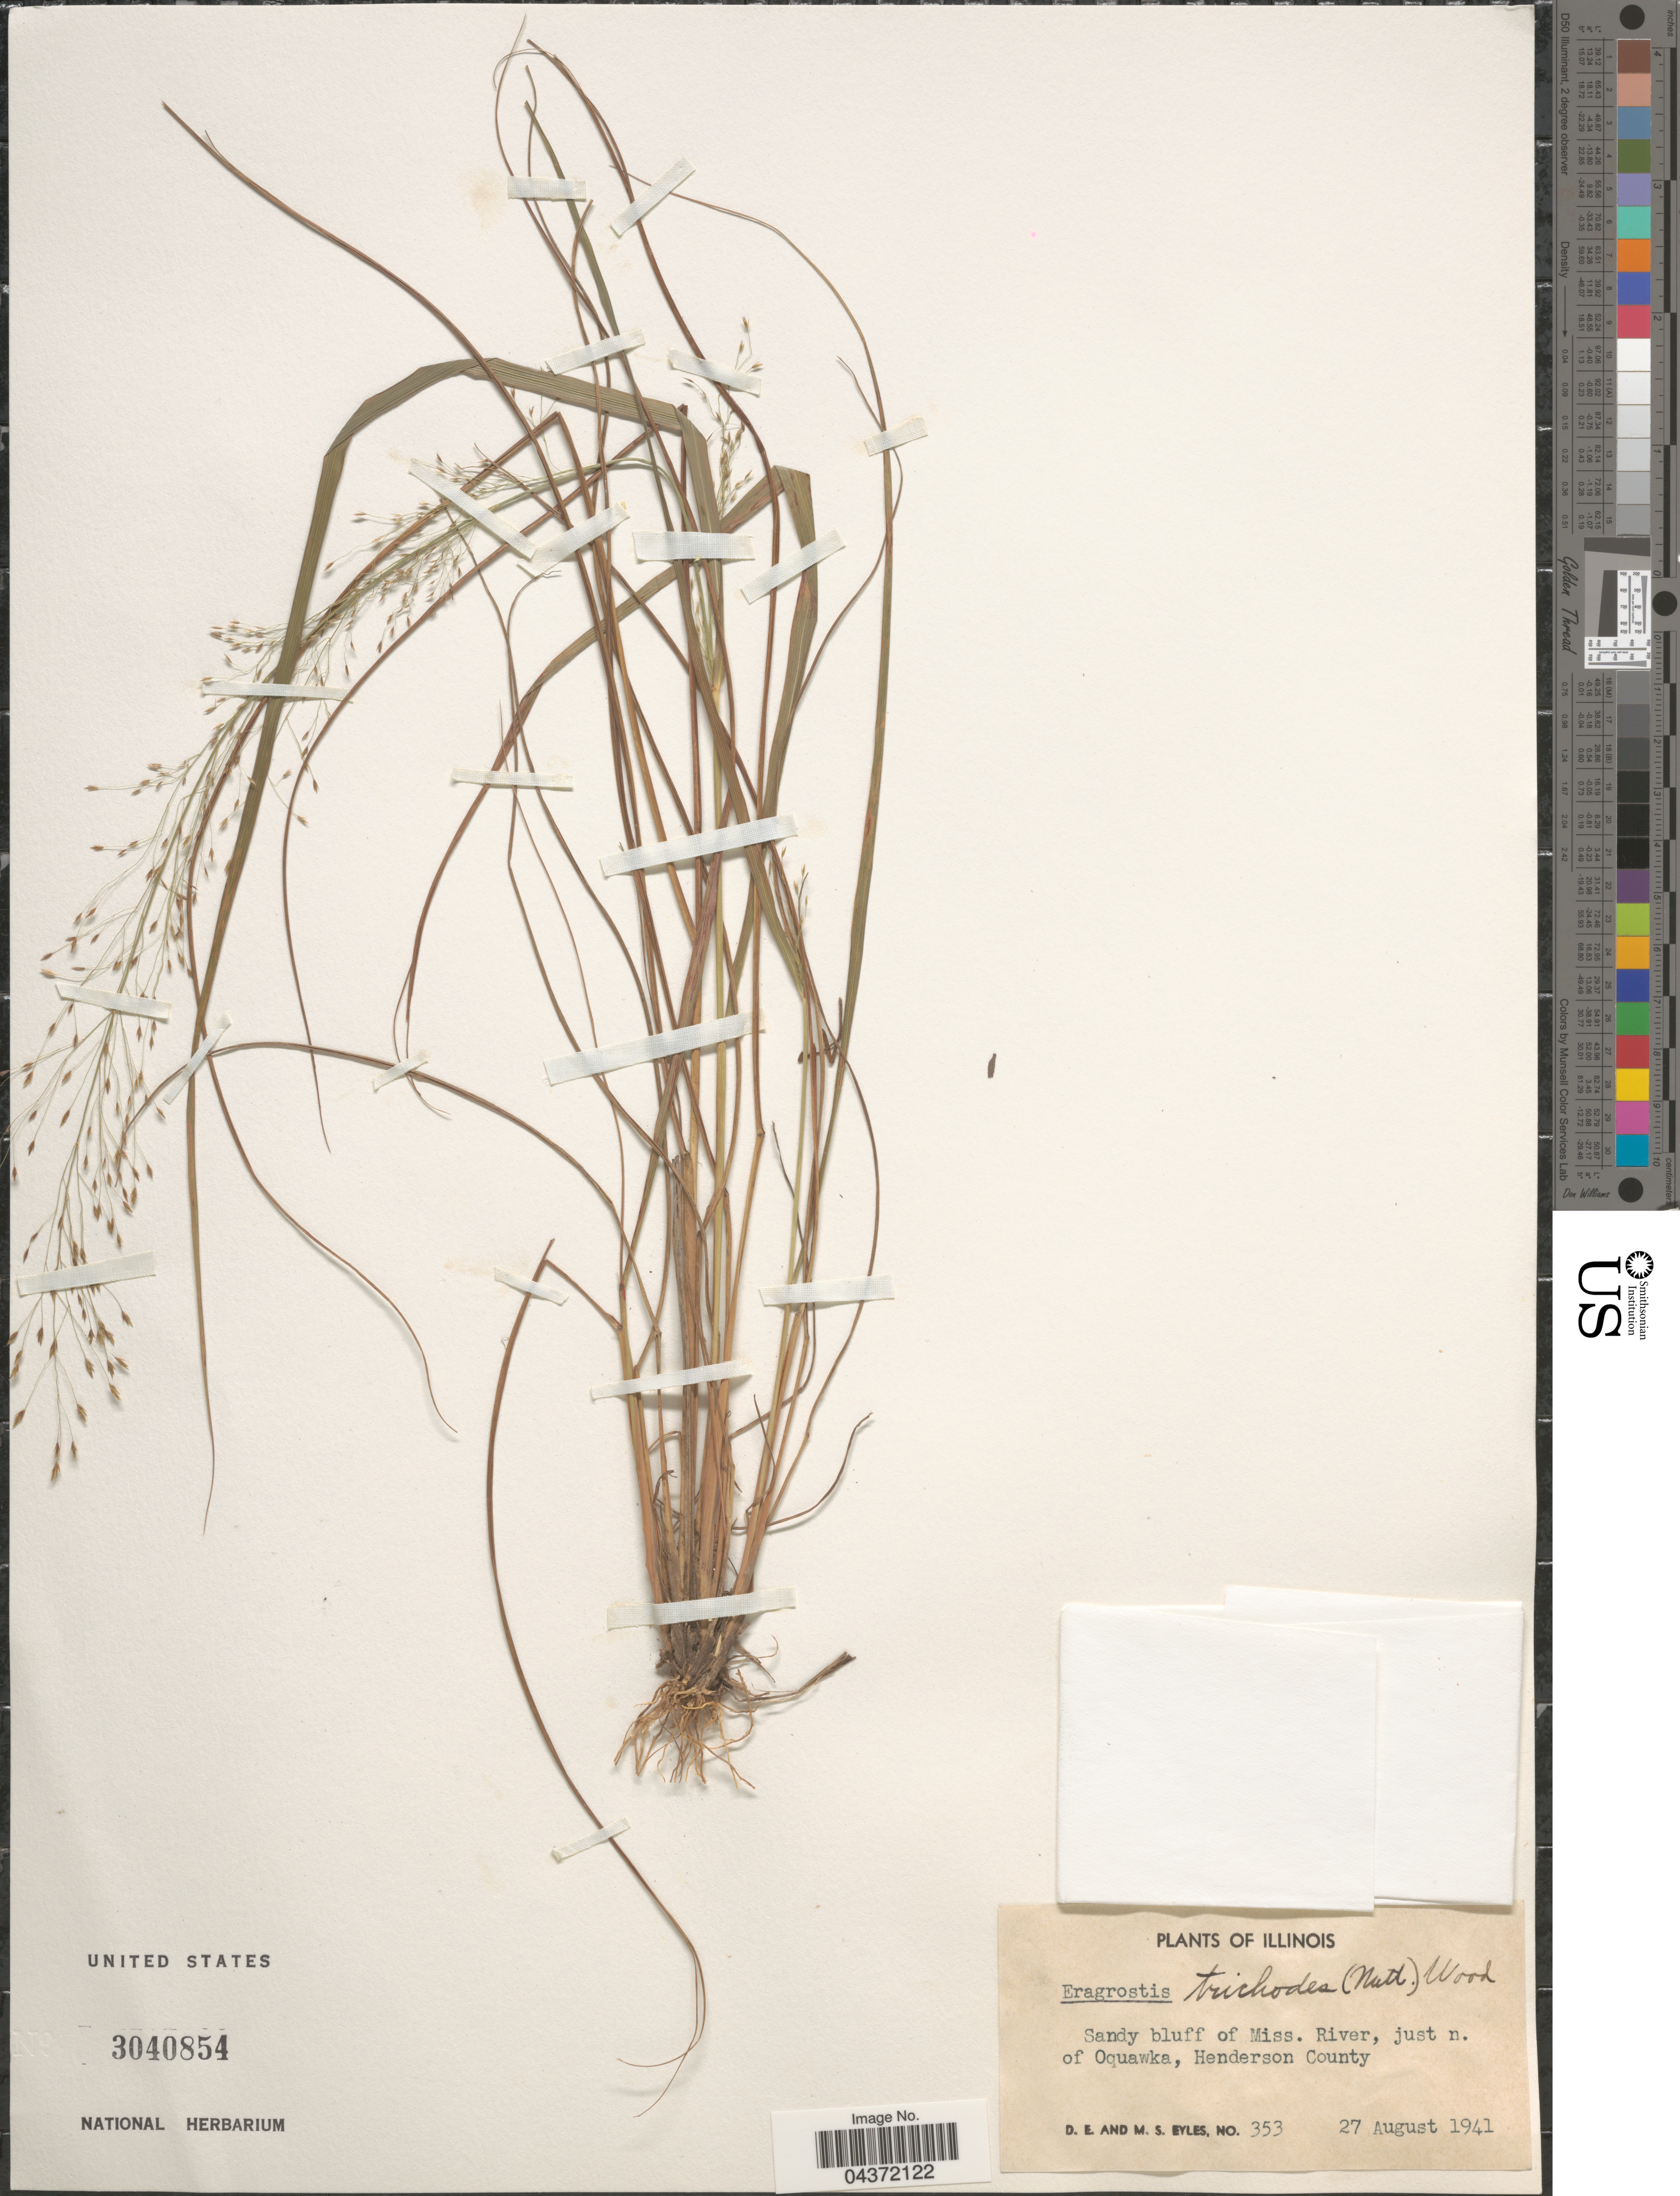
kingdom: Plantae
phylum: Tracheophyta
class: Liliopsida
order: Poales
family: Poaceae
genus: Eragrostis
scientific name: Eragrostis trichodes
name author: (Nutt.) Alph. Wood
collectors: D. Eyles & M. Eyles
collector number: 353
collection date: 1941-08-27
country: United States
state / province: Illinois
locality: Sandy bluff of Miss. River, just n. of Oquawka, Henderson County.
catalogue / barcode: US 3040854